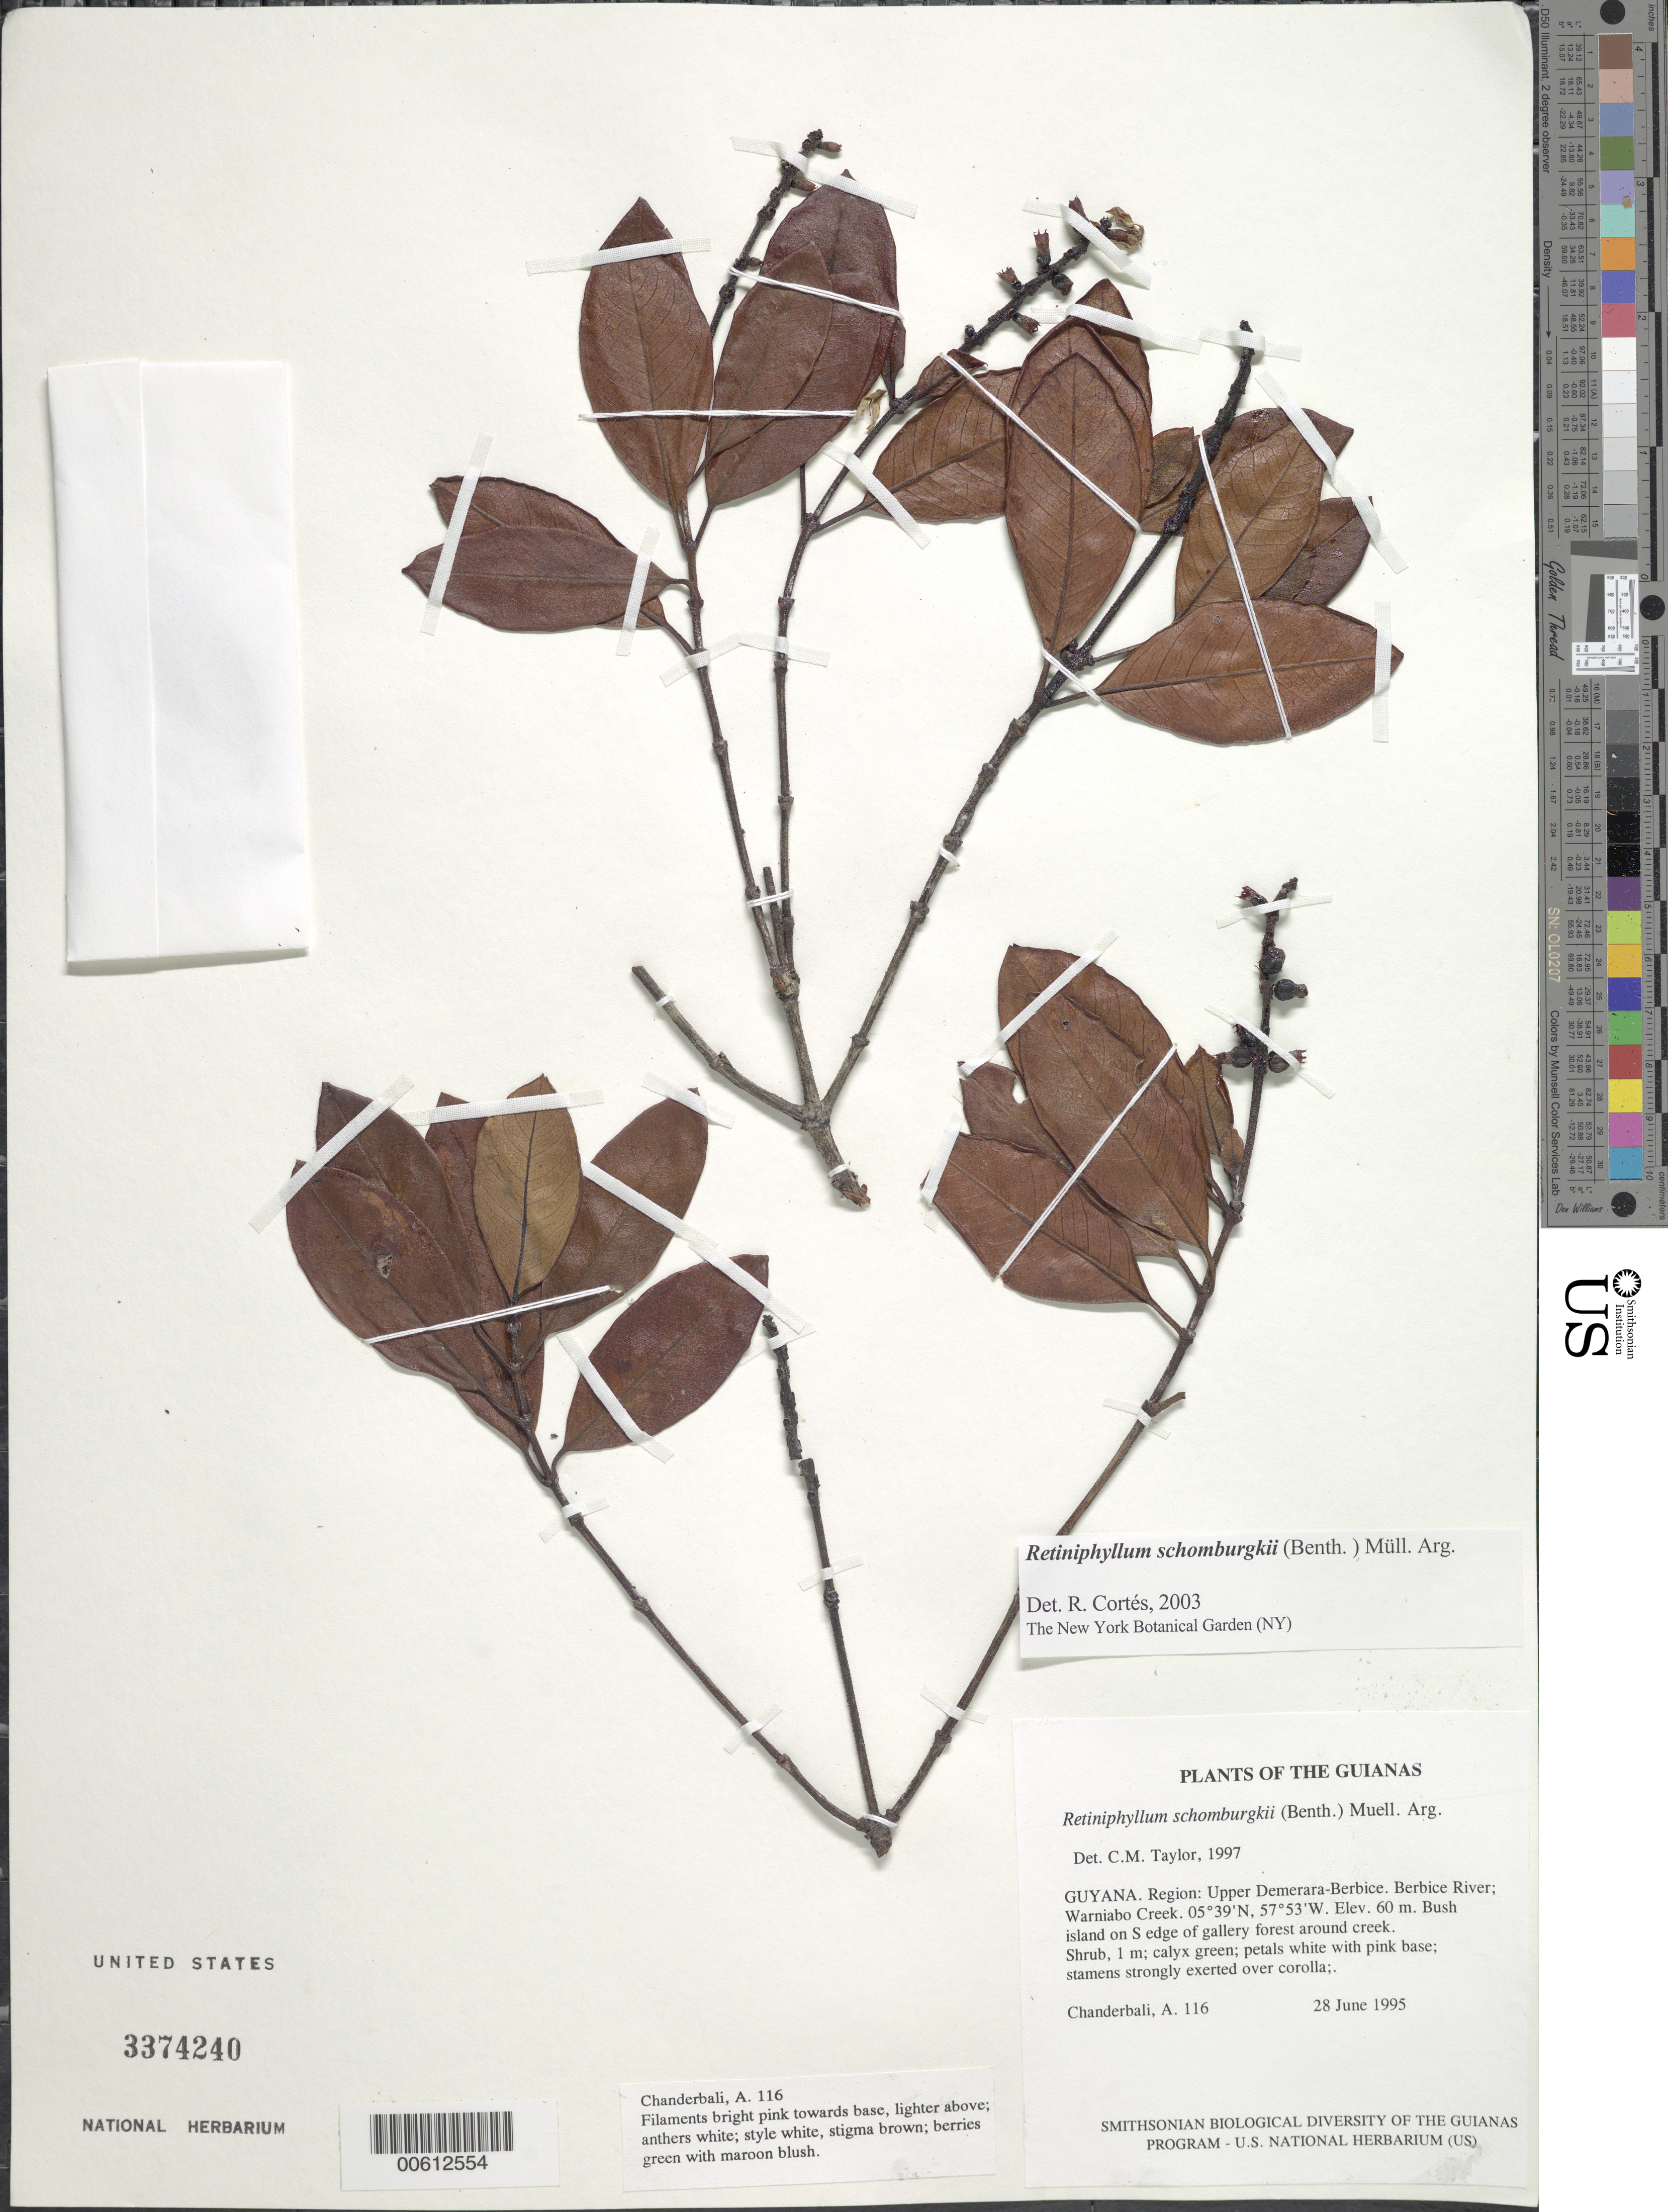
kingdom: Plantae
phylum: Tracheophyta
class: Magnoliopsida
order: Gentianales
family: Rubiaceae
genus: Retiniphyllum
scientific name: Retiniphyllum schomburgkii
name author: (Benth.) Müll. Arg.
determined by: Taylor, Charlotte M.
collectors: A. S. Chanderbali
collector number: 116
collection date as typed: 28 June 1995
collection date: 1995-06-28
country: Guyana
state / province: U. Demerara-Berbice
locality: Berbice River; Warniabo Creek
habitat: Bush island on S edge of gallery forest around creek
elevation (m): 60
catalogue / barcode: US 3374240